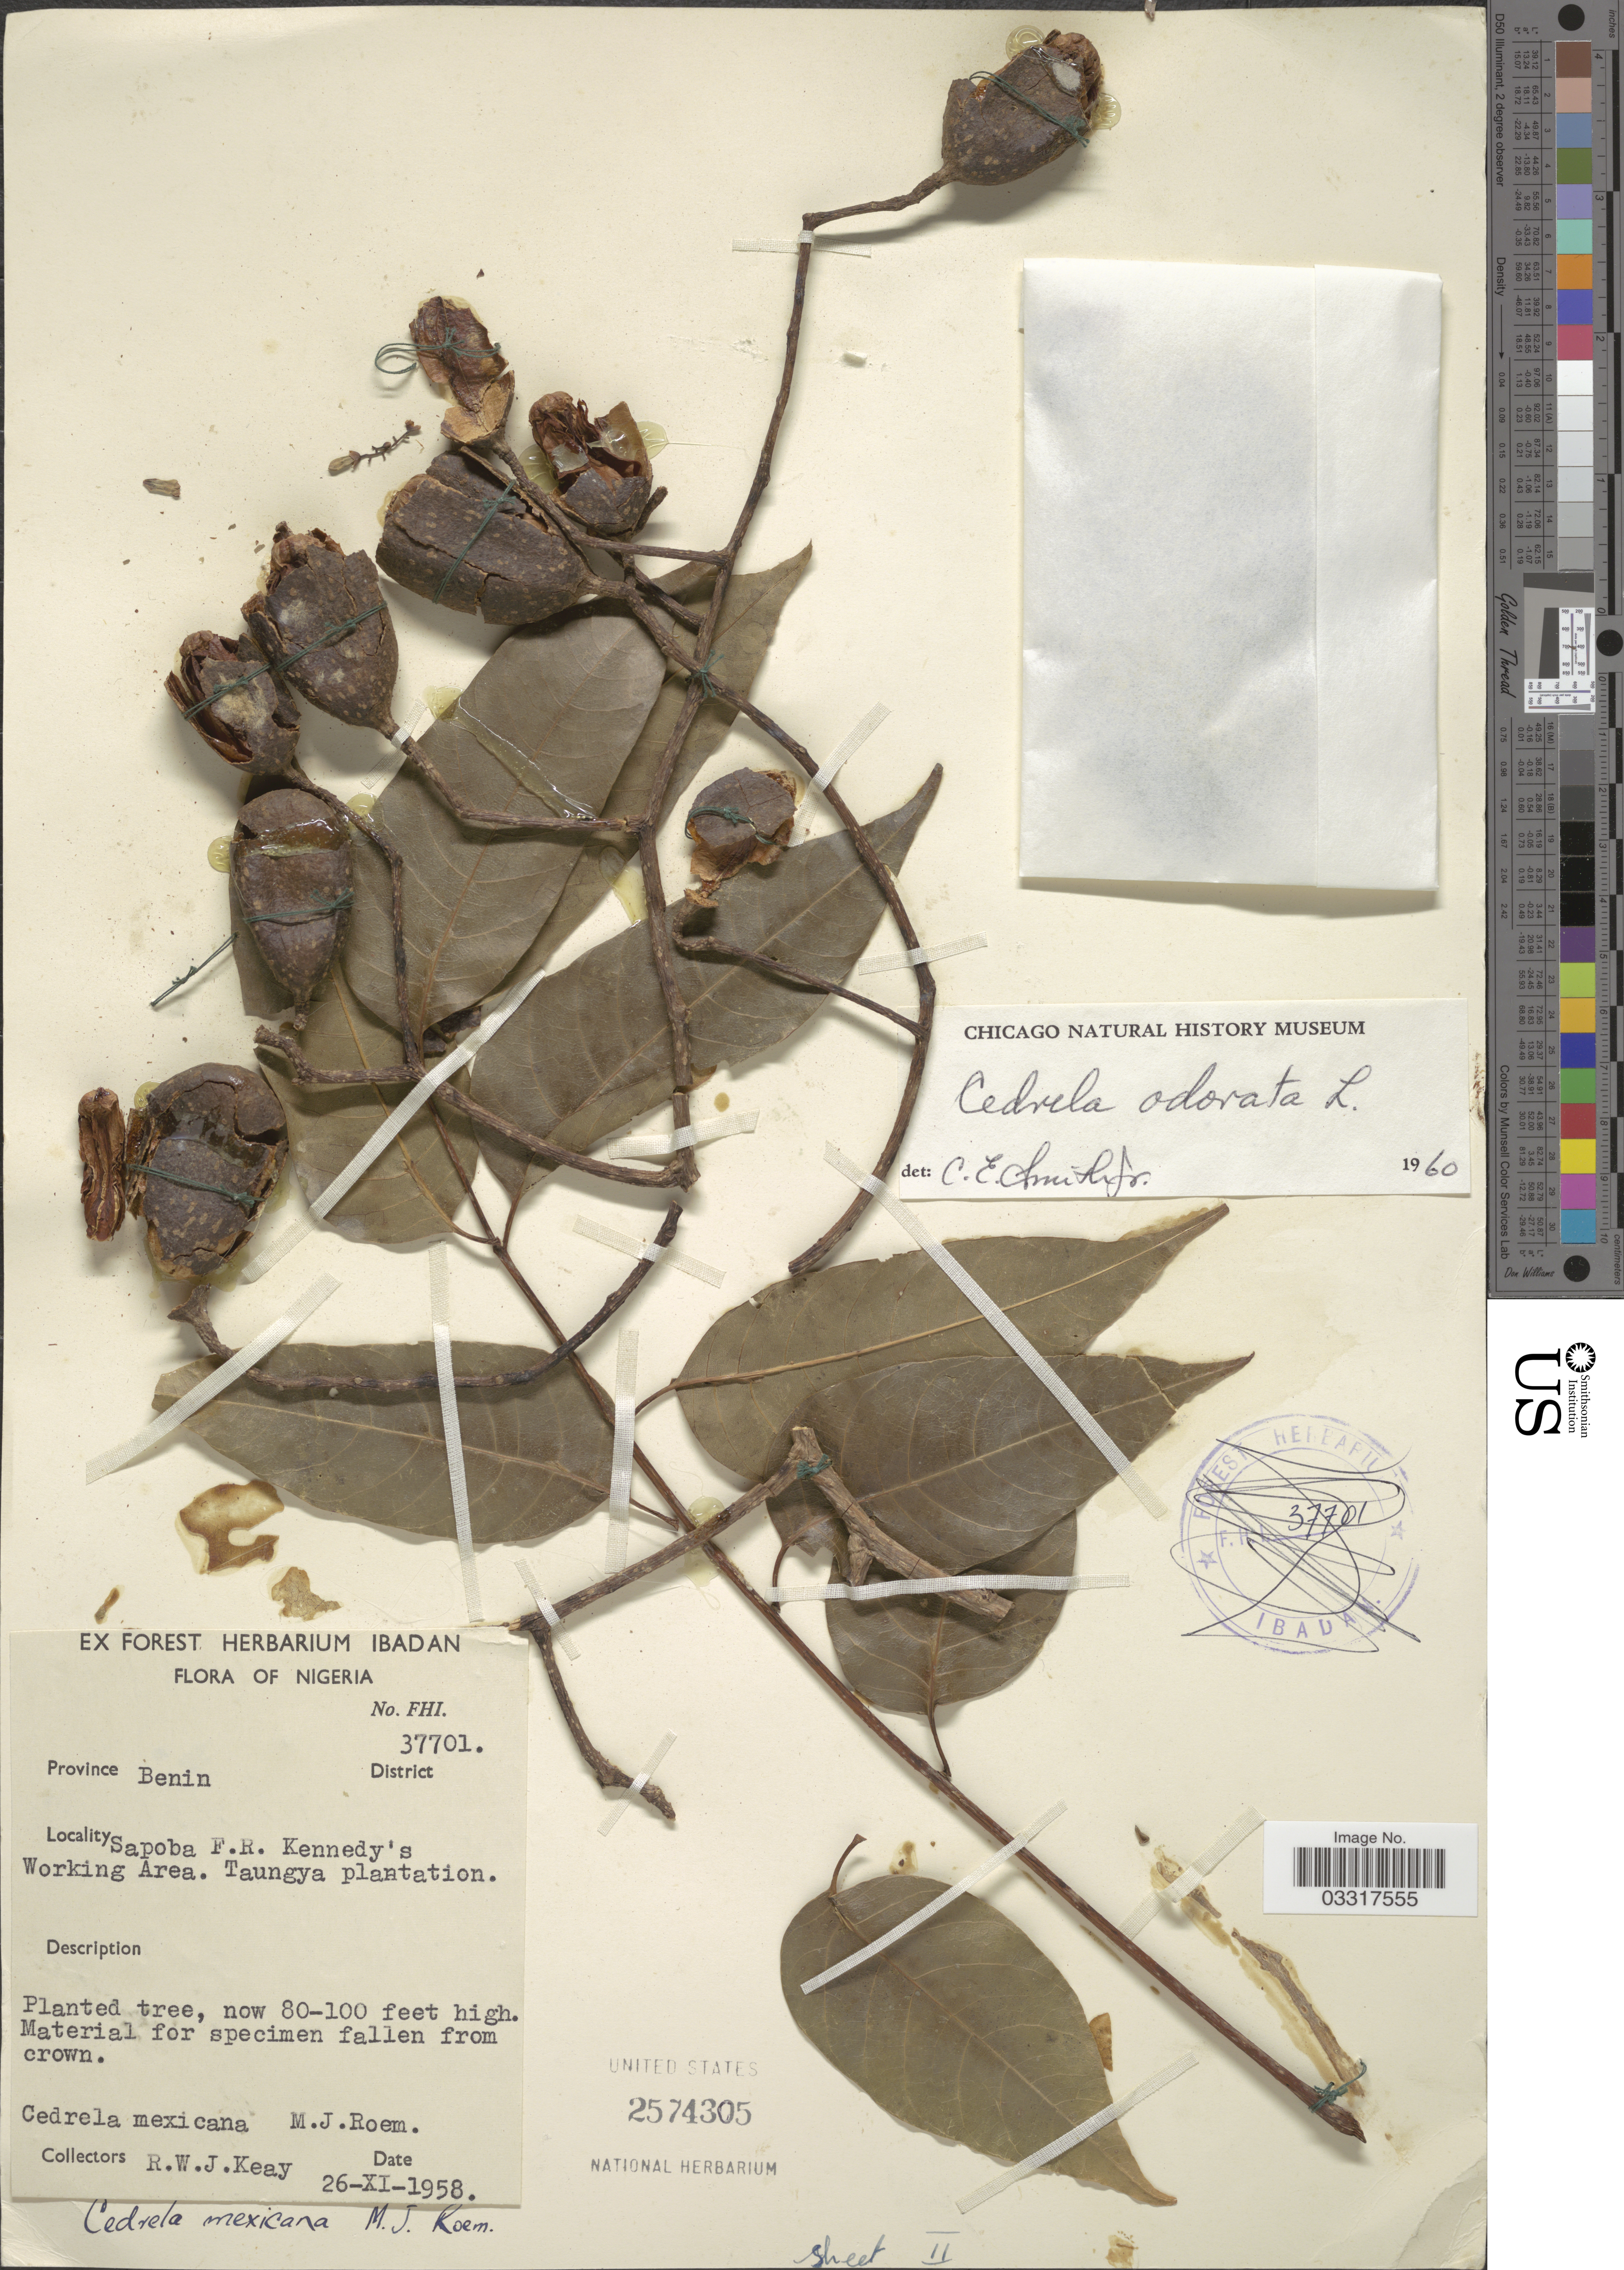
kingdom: Plantae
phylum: Tracheophyta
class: Magnoliopsida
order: Sapindales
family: Meliaceae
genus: Cedrela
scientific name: Cedrela odorata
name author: L.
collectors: R. W. Keay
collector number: FHI37701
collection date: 1958-11-26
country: Nigeria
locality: Province Benin. Sapoba F.R. Kennedy's Working Area. Taungya plantation.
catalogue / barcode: US 2574305